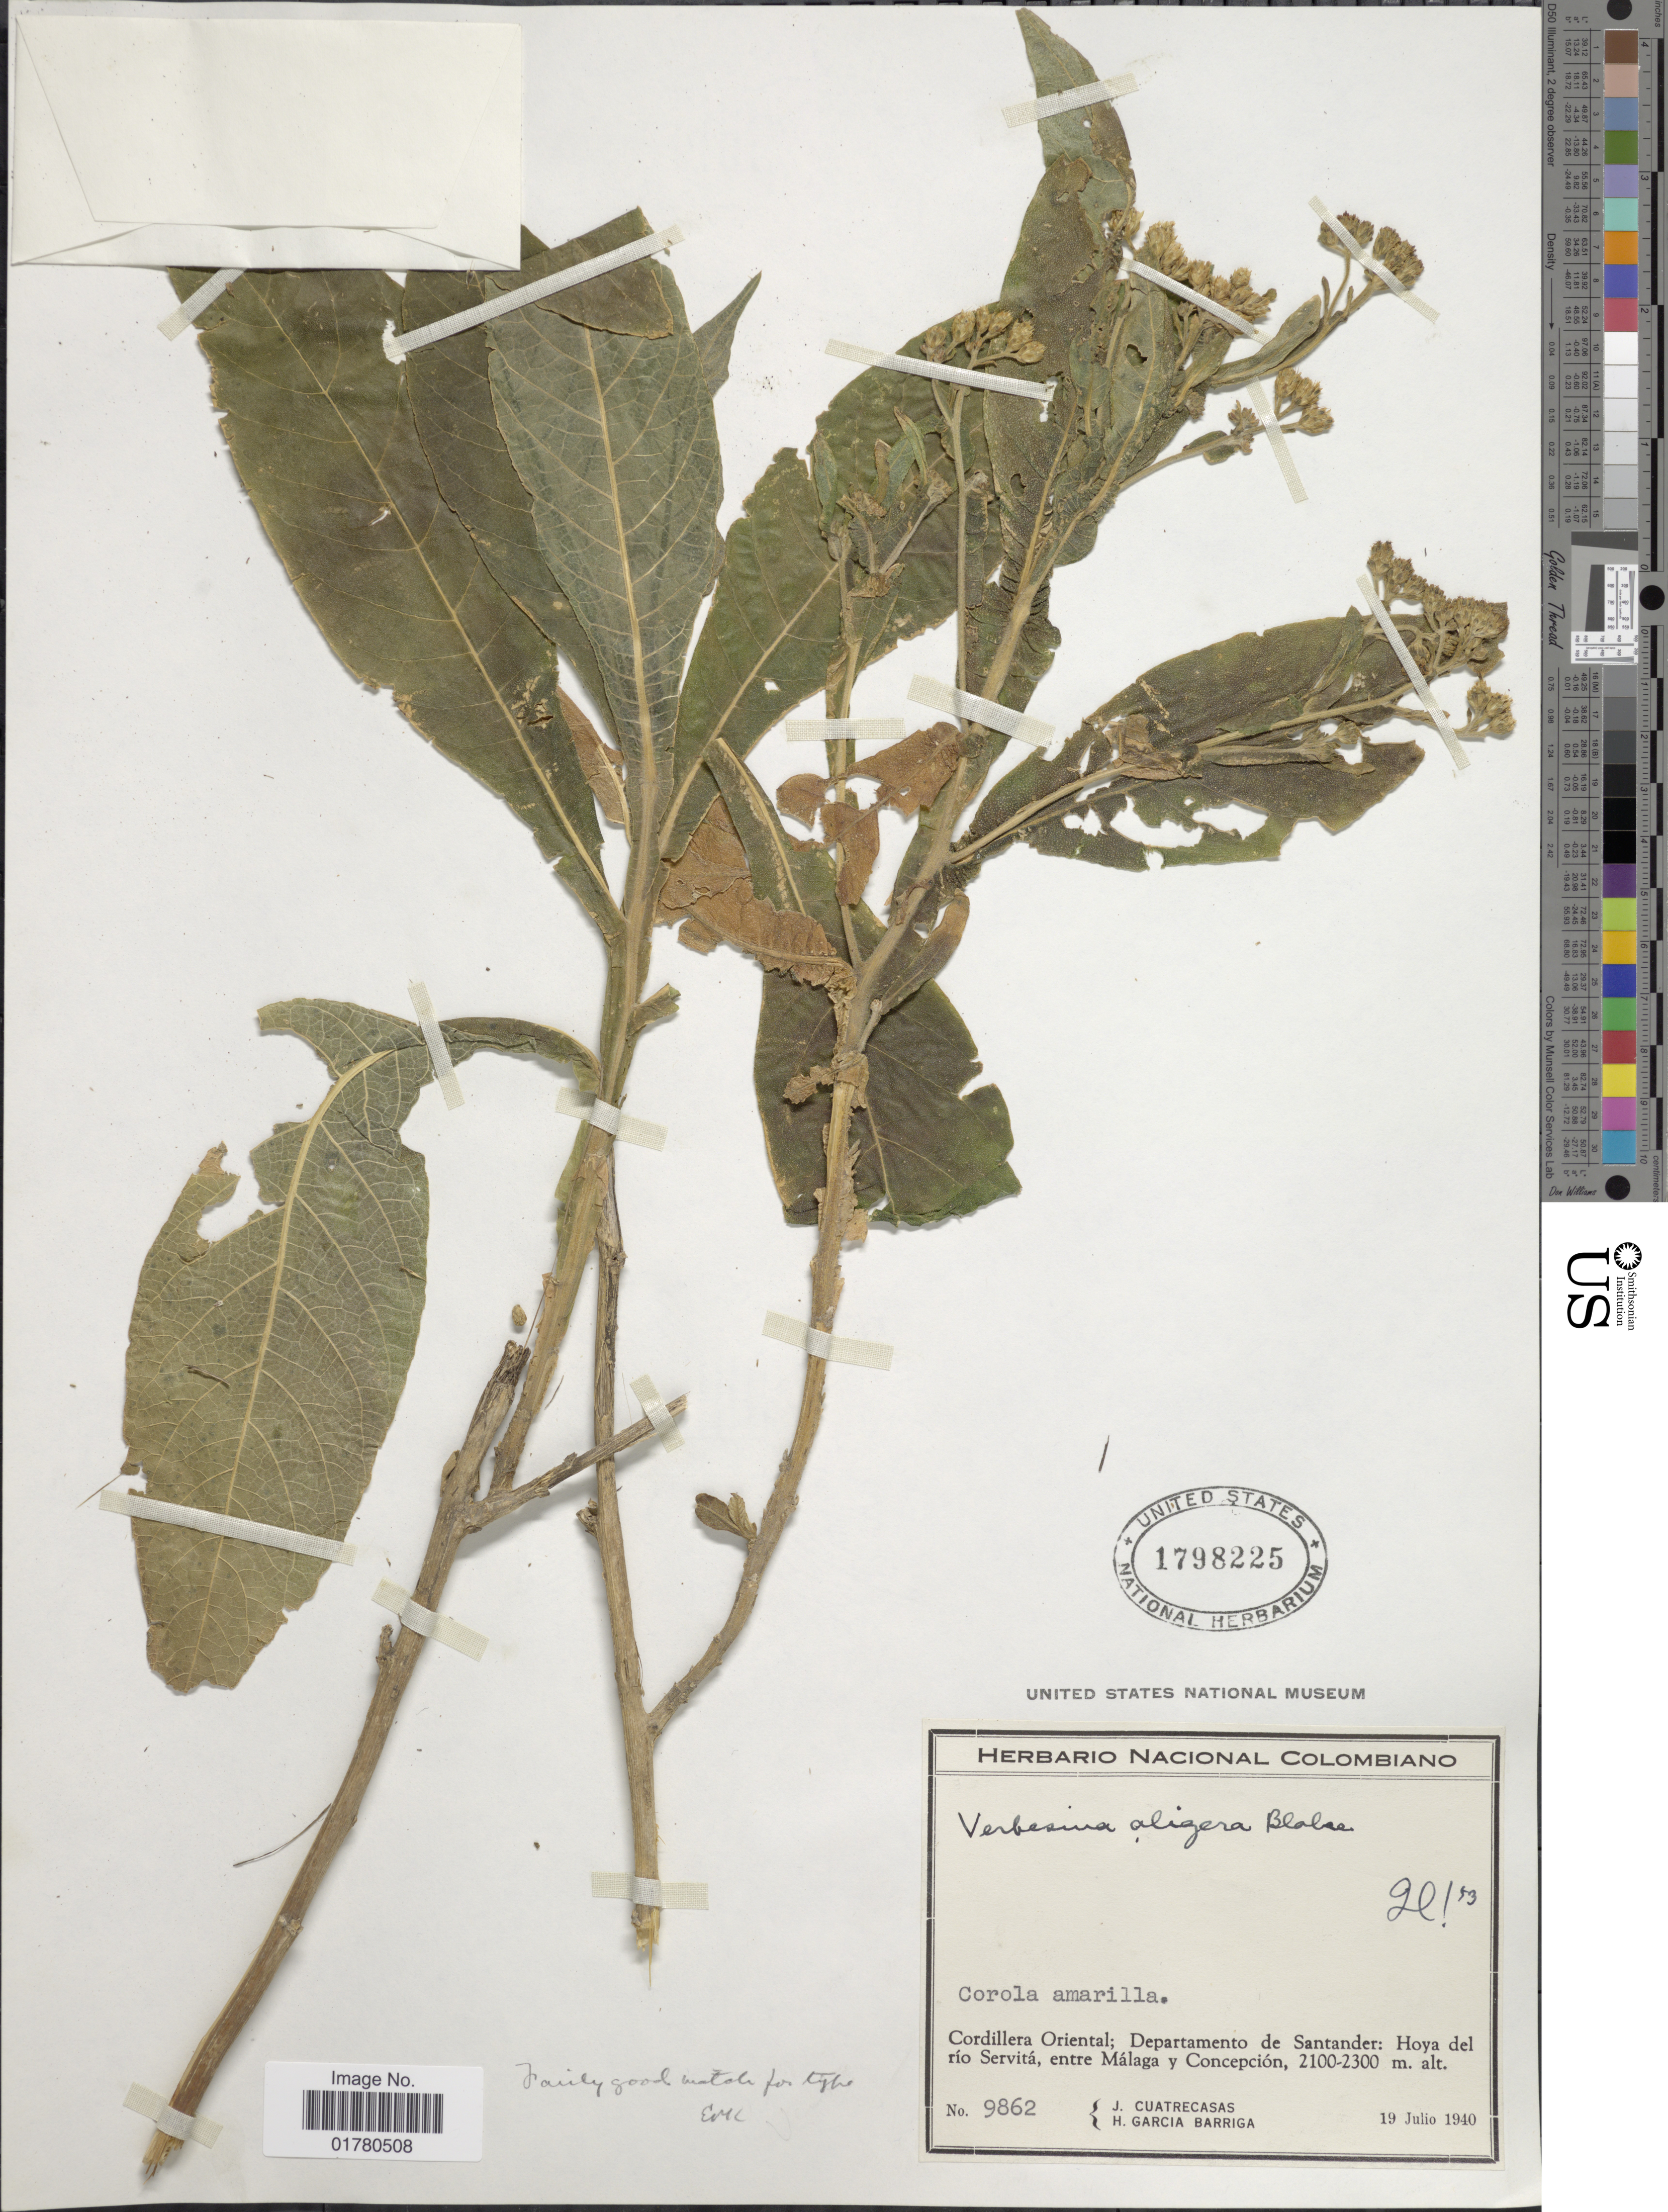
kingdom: Plantae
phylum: Tracheophyta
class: Magnoliopsida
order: Asterales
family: Asteraceae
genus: Verbesina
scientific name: Verbesina aligera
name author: S.F. Blake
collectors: J. Cuatrecasas & H. García Barriga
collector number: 9862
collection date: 1940-07-19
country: Colombia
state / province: Santander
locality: Cordillera Oriental; Departamento de Santander: Hoya del río Servitá, entre Málaga y Concepcnión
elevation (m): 2100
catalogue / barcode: US 1798225